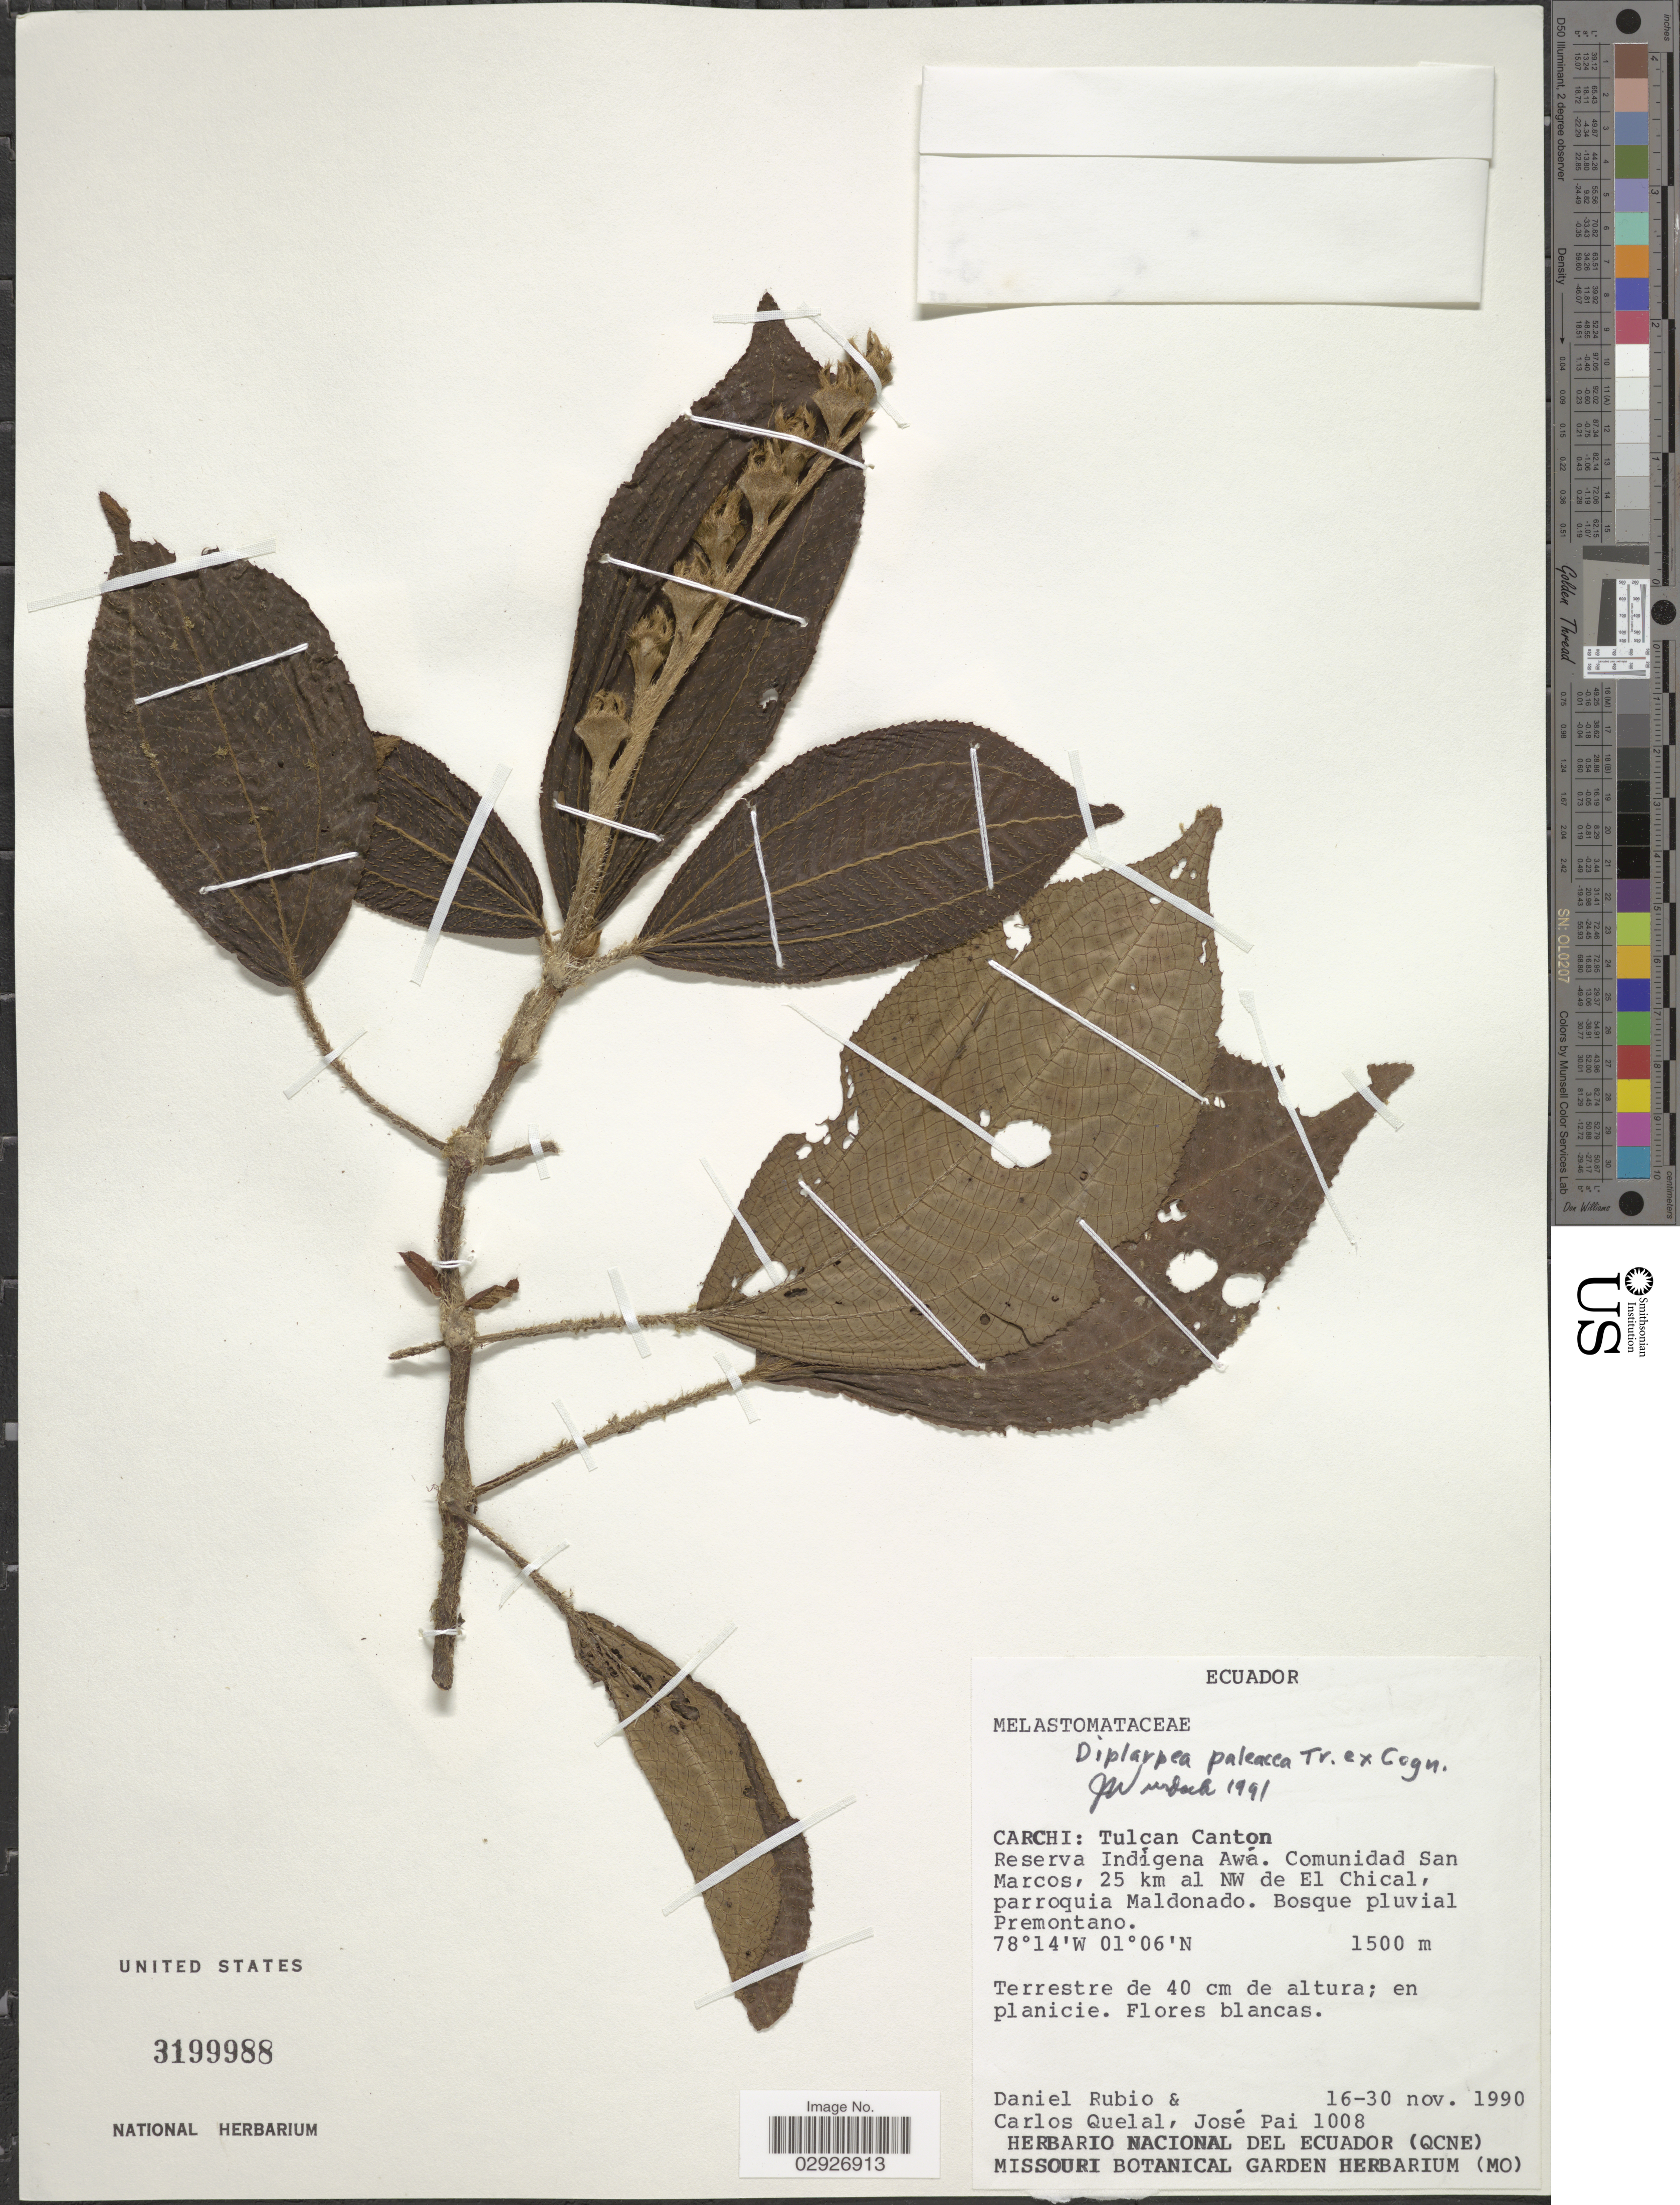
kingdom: Plantae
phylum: Tracheophyta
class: Magnoliopsida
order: Myrtales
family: Melastomataceae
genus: Triolena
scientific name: Triolena paleacea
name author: (Triana) Almeda & Alvear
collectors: D. Rubio, C. Quelal & J. Pai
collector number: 1008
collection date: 1990-11-16/1990-11-30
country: Ecuador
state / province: Carchi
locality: Carchi: Tulcan Canton. Reserva Indígena Awá. Comunidad San Marcos, 25 km al NW de El Chical, parroquia Maldonado.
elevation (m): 1500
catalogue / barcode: US 3199988